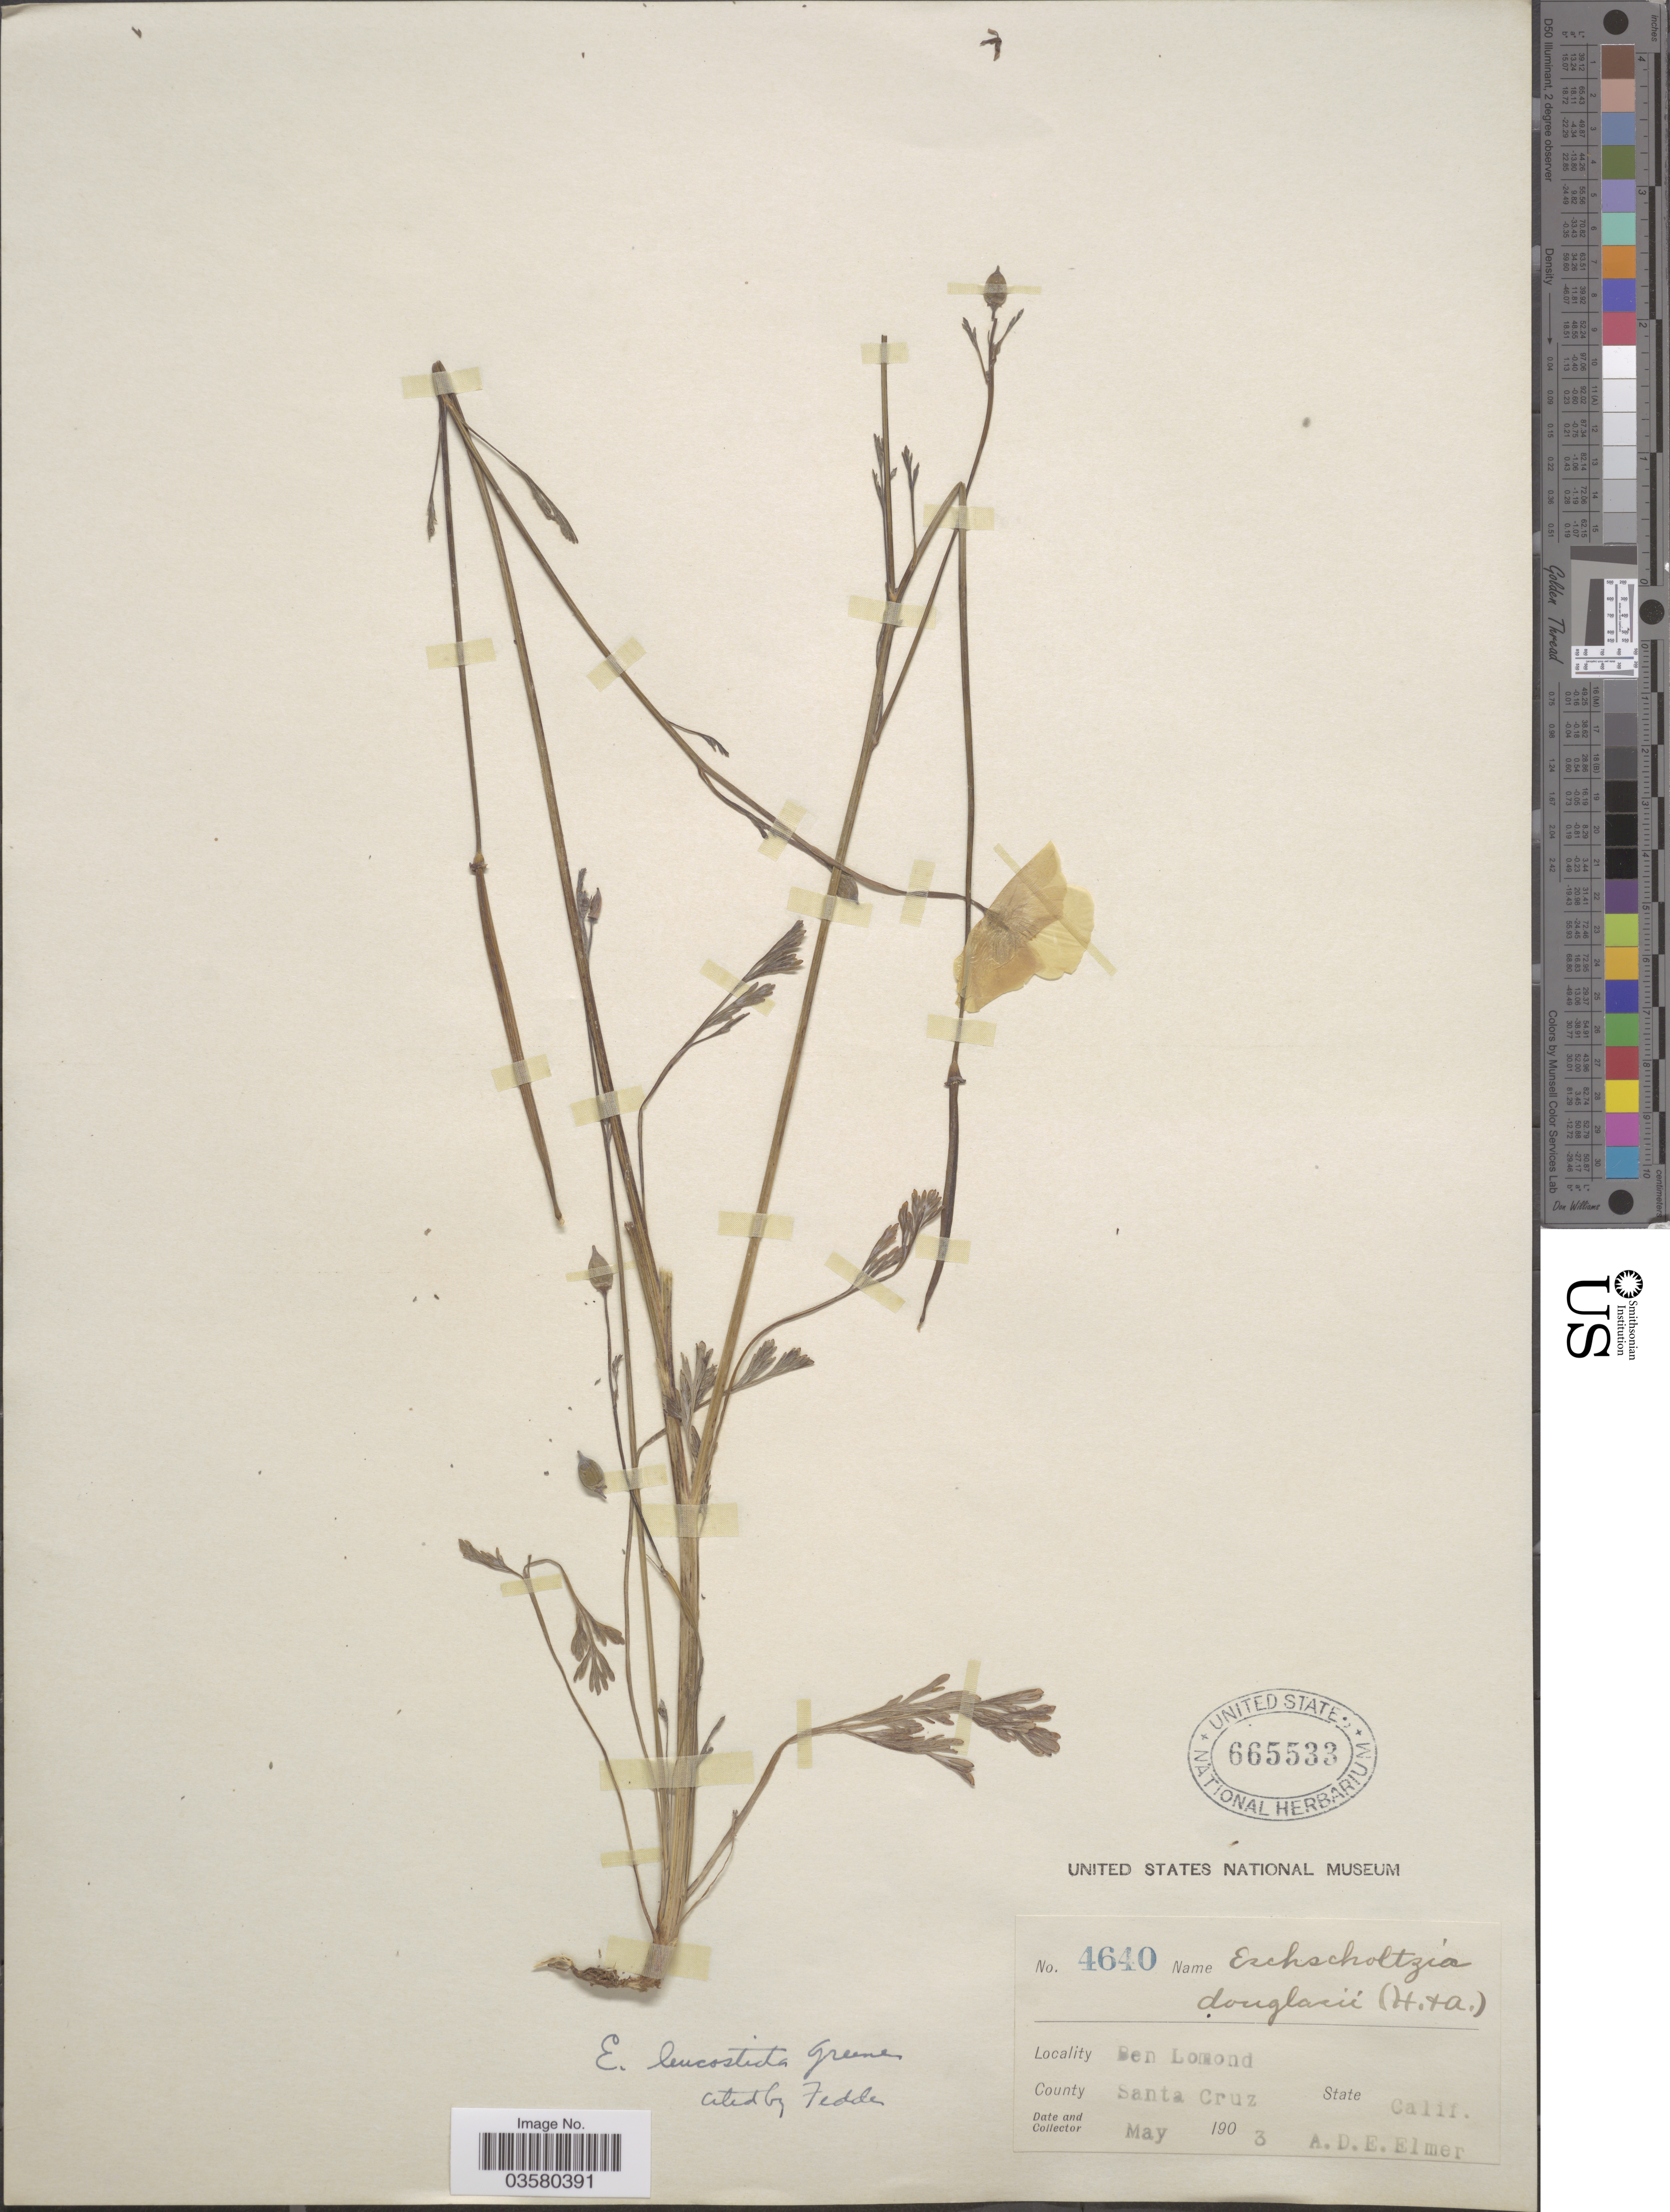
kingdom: Plantae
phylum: Tracheophyta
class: Magnoliopsida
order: Ranunculales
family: Papaveraceae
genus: Eschscholzia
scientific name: Eschscholzia californica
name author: Cham.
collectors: A. D. E. Elmer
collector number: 4640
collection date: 1903-05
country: United States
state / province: California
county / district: Santa Cruz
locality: Ben Lomond. County Santa Cruz.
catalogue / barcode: US 665533